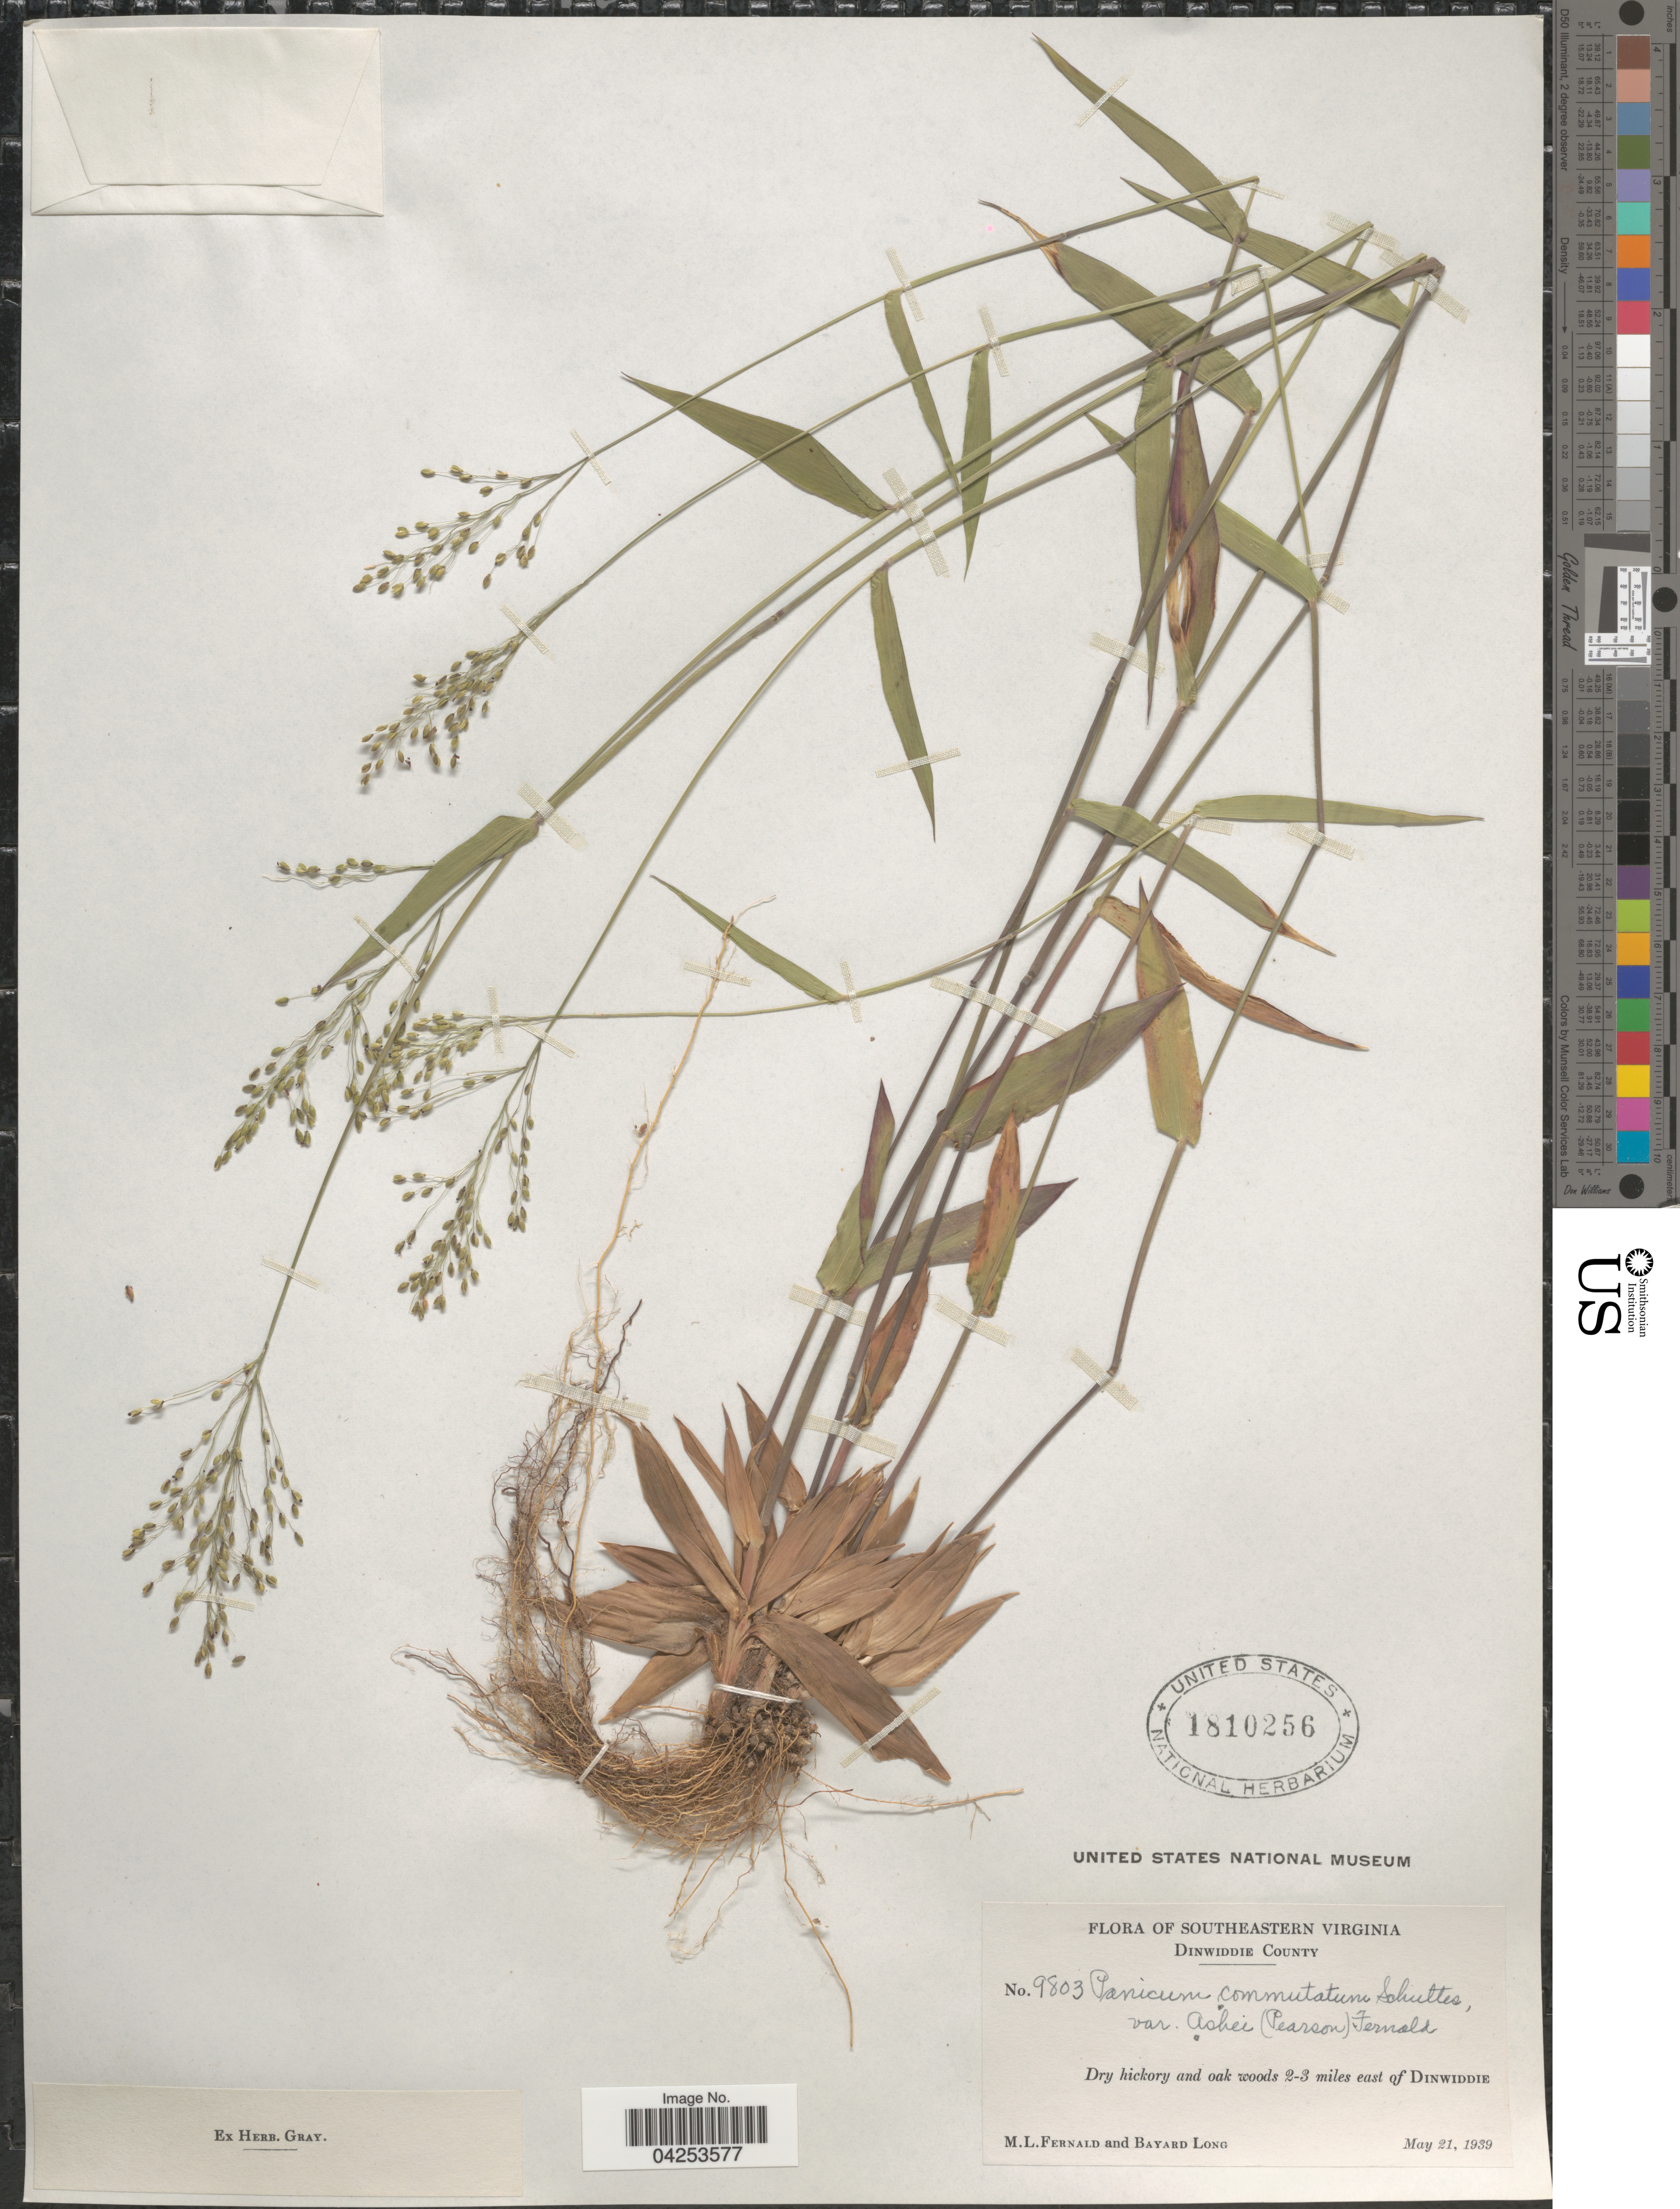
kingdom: Plantae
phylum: Tracheophyta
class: Liliopsida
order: Poales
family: Poaceae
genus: Dichanthelium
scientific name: Dichanthelium commutatum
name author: (Schult.) Gould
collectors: M. L. Fernald & B. Long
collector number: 9803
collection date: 1939-05-21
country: United States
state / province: Virginia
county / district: Dinwiddie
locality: Southeastern Virginia. Dinwiddie County. Dry hickory and oak woods 2-3 miles east of Dinwiddie.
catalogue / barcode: US 1810256